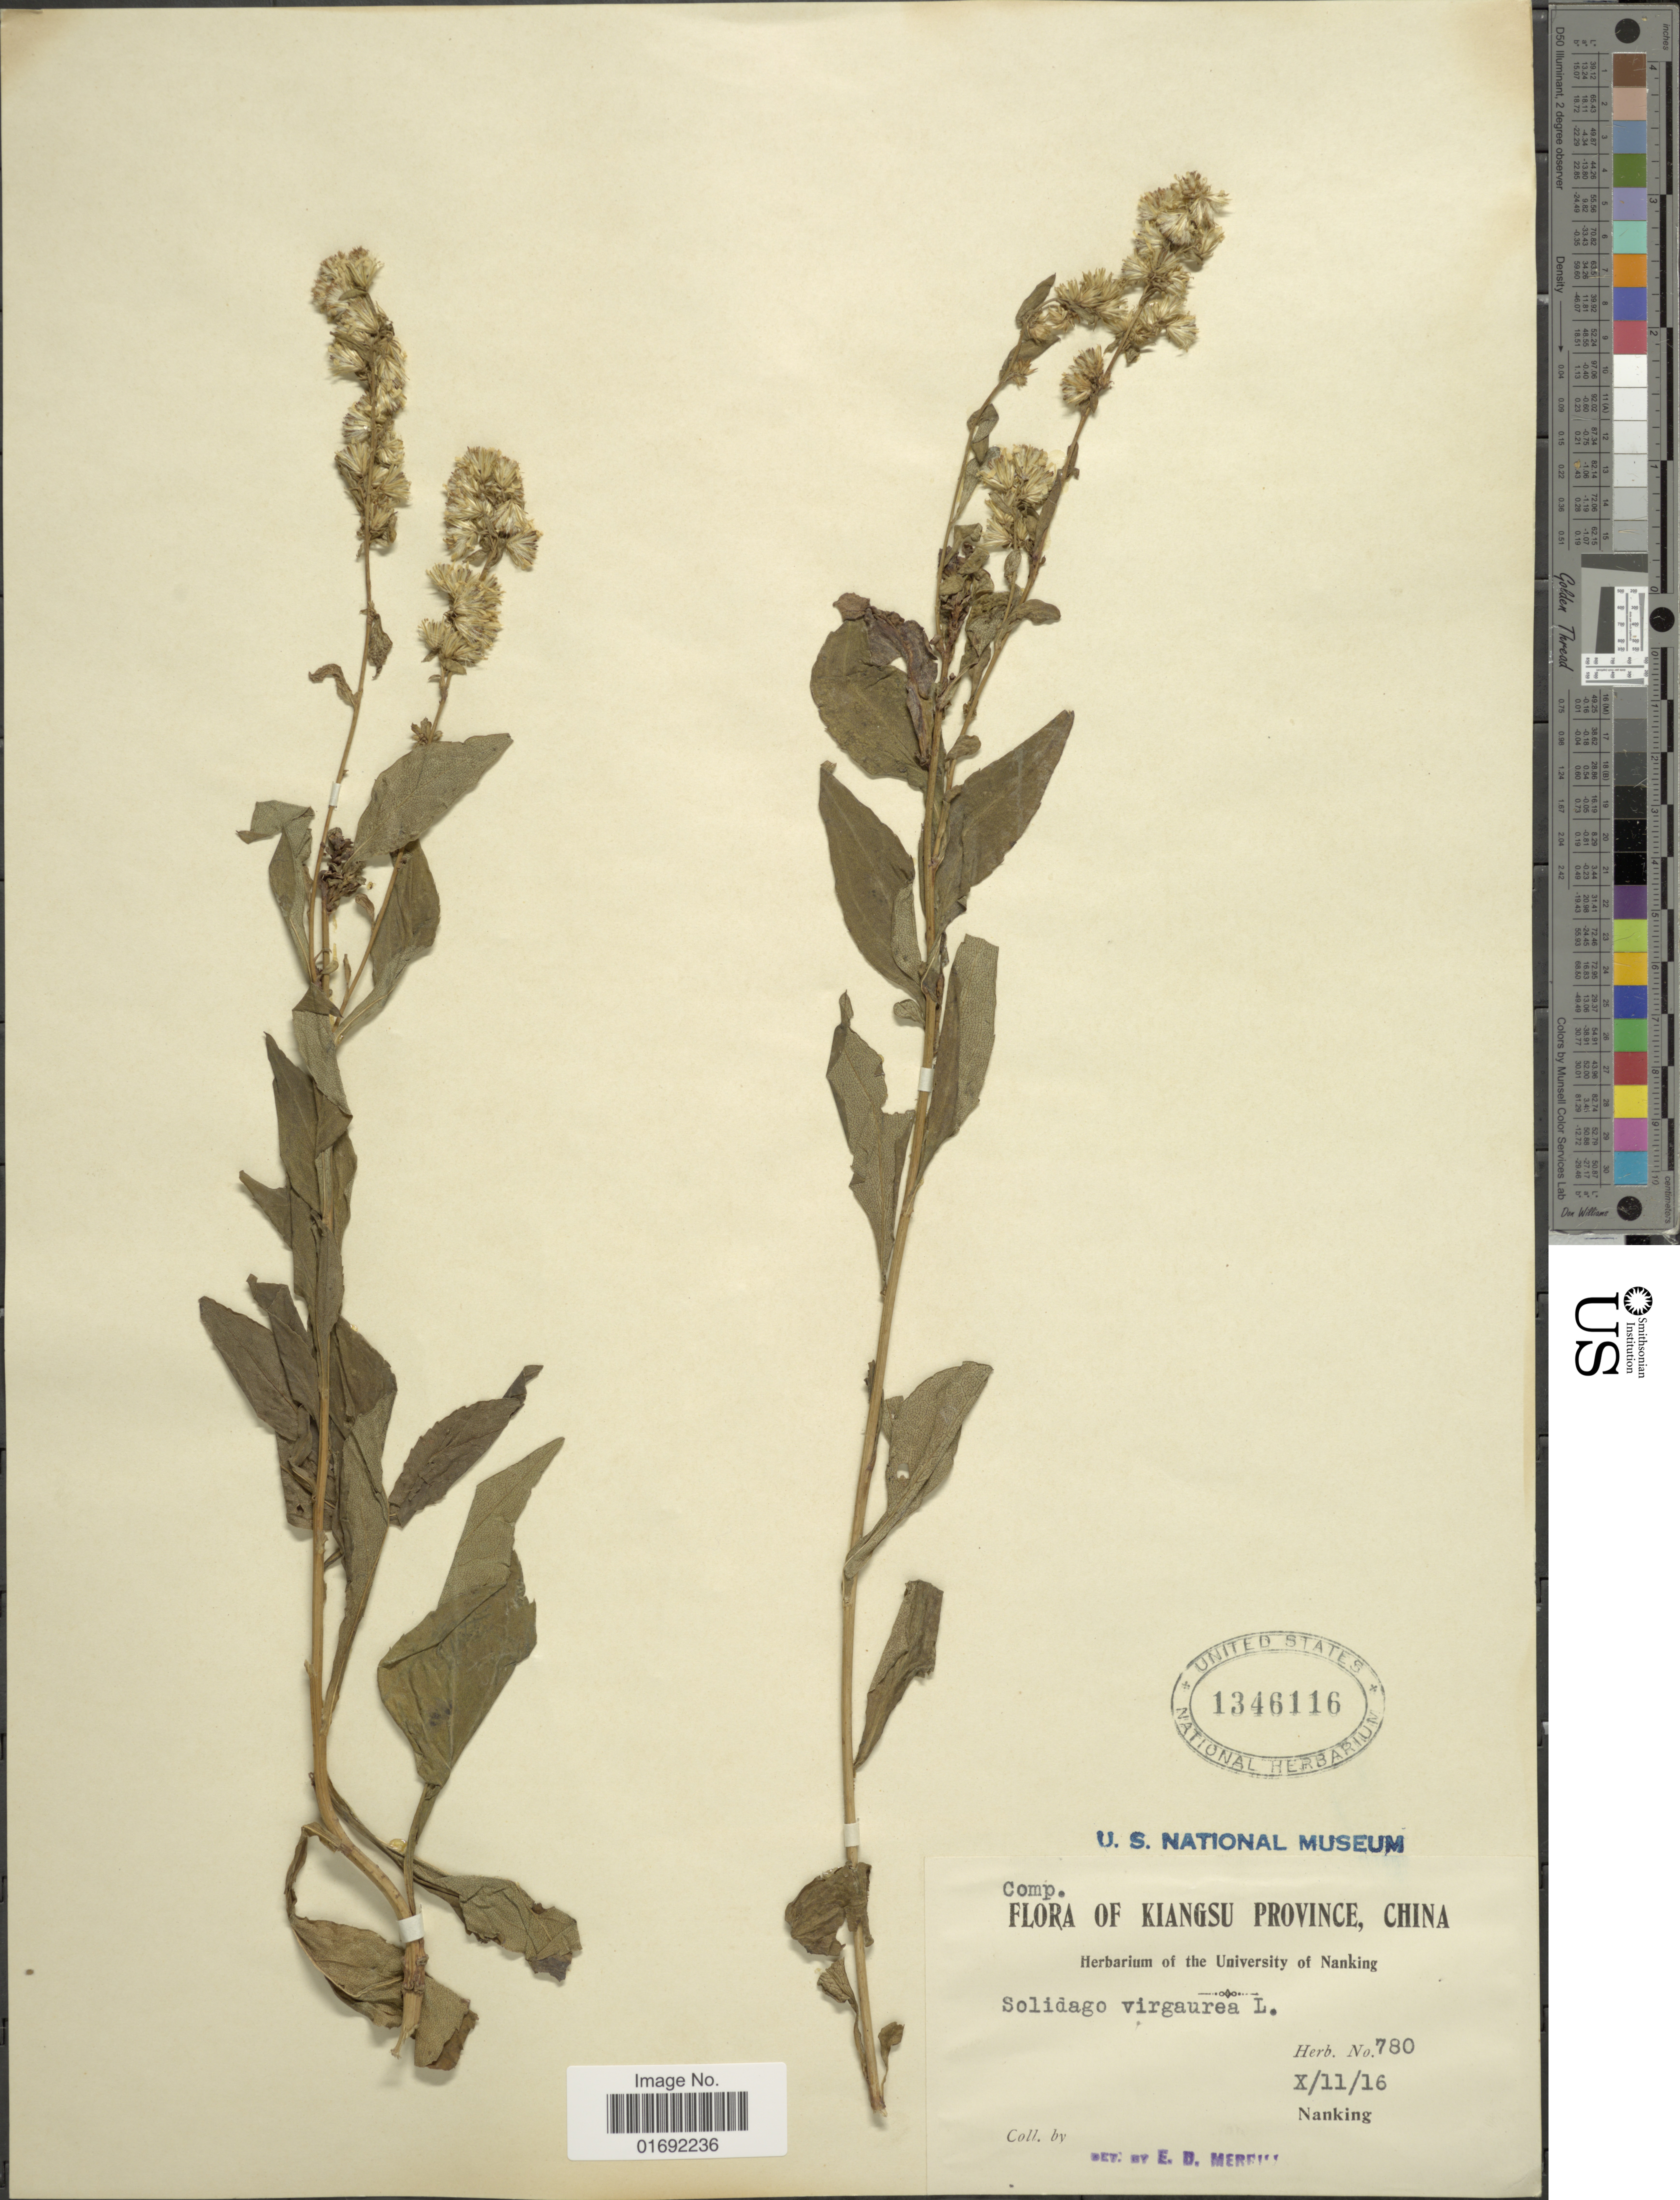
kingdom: Plantae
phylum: Tracheophyta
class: Magnoliopsida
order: Asterales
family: Asteraceae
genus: Solidago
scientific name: Solidago virgaurea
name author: L.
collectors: ex herb. University of Nanking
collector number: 780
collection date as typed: Transcribed d/m/y: 11/10/16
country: China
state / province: Jiangsu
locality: Kiangsu Province, Nanking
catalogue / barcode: US 1346116